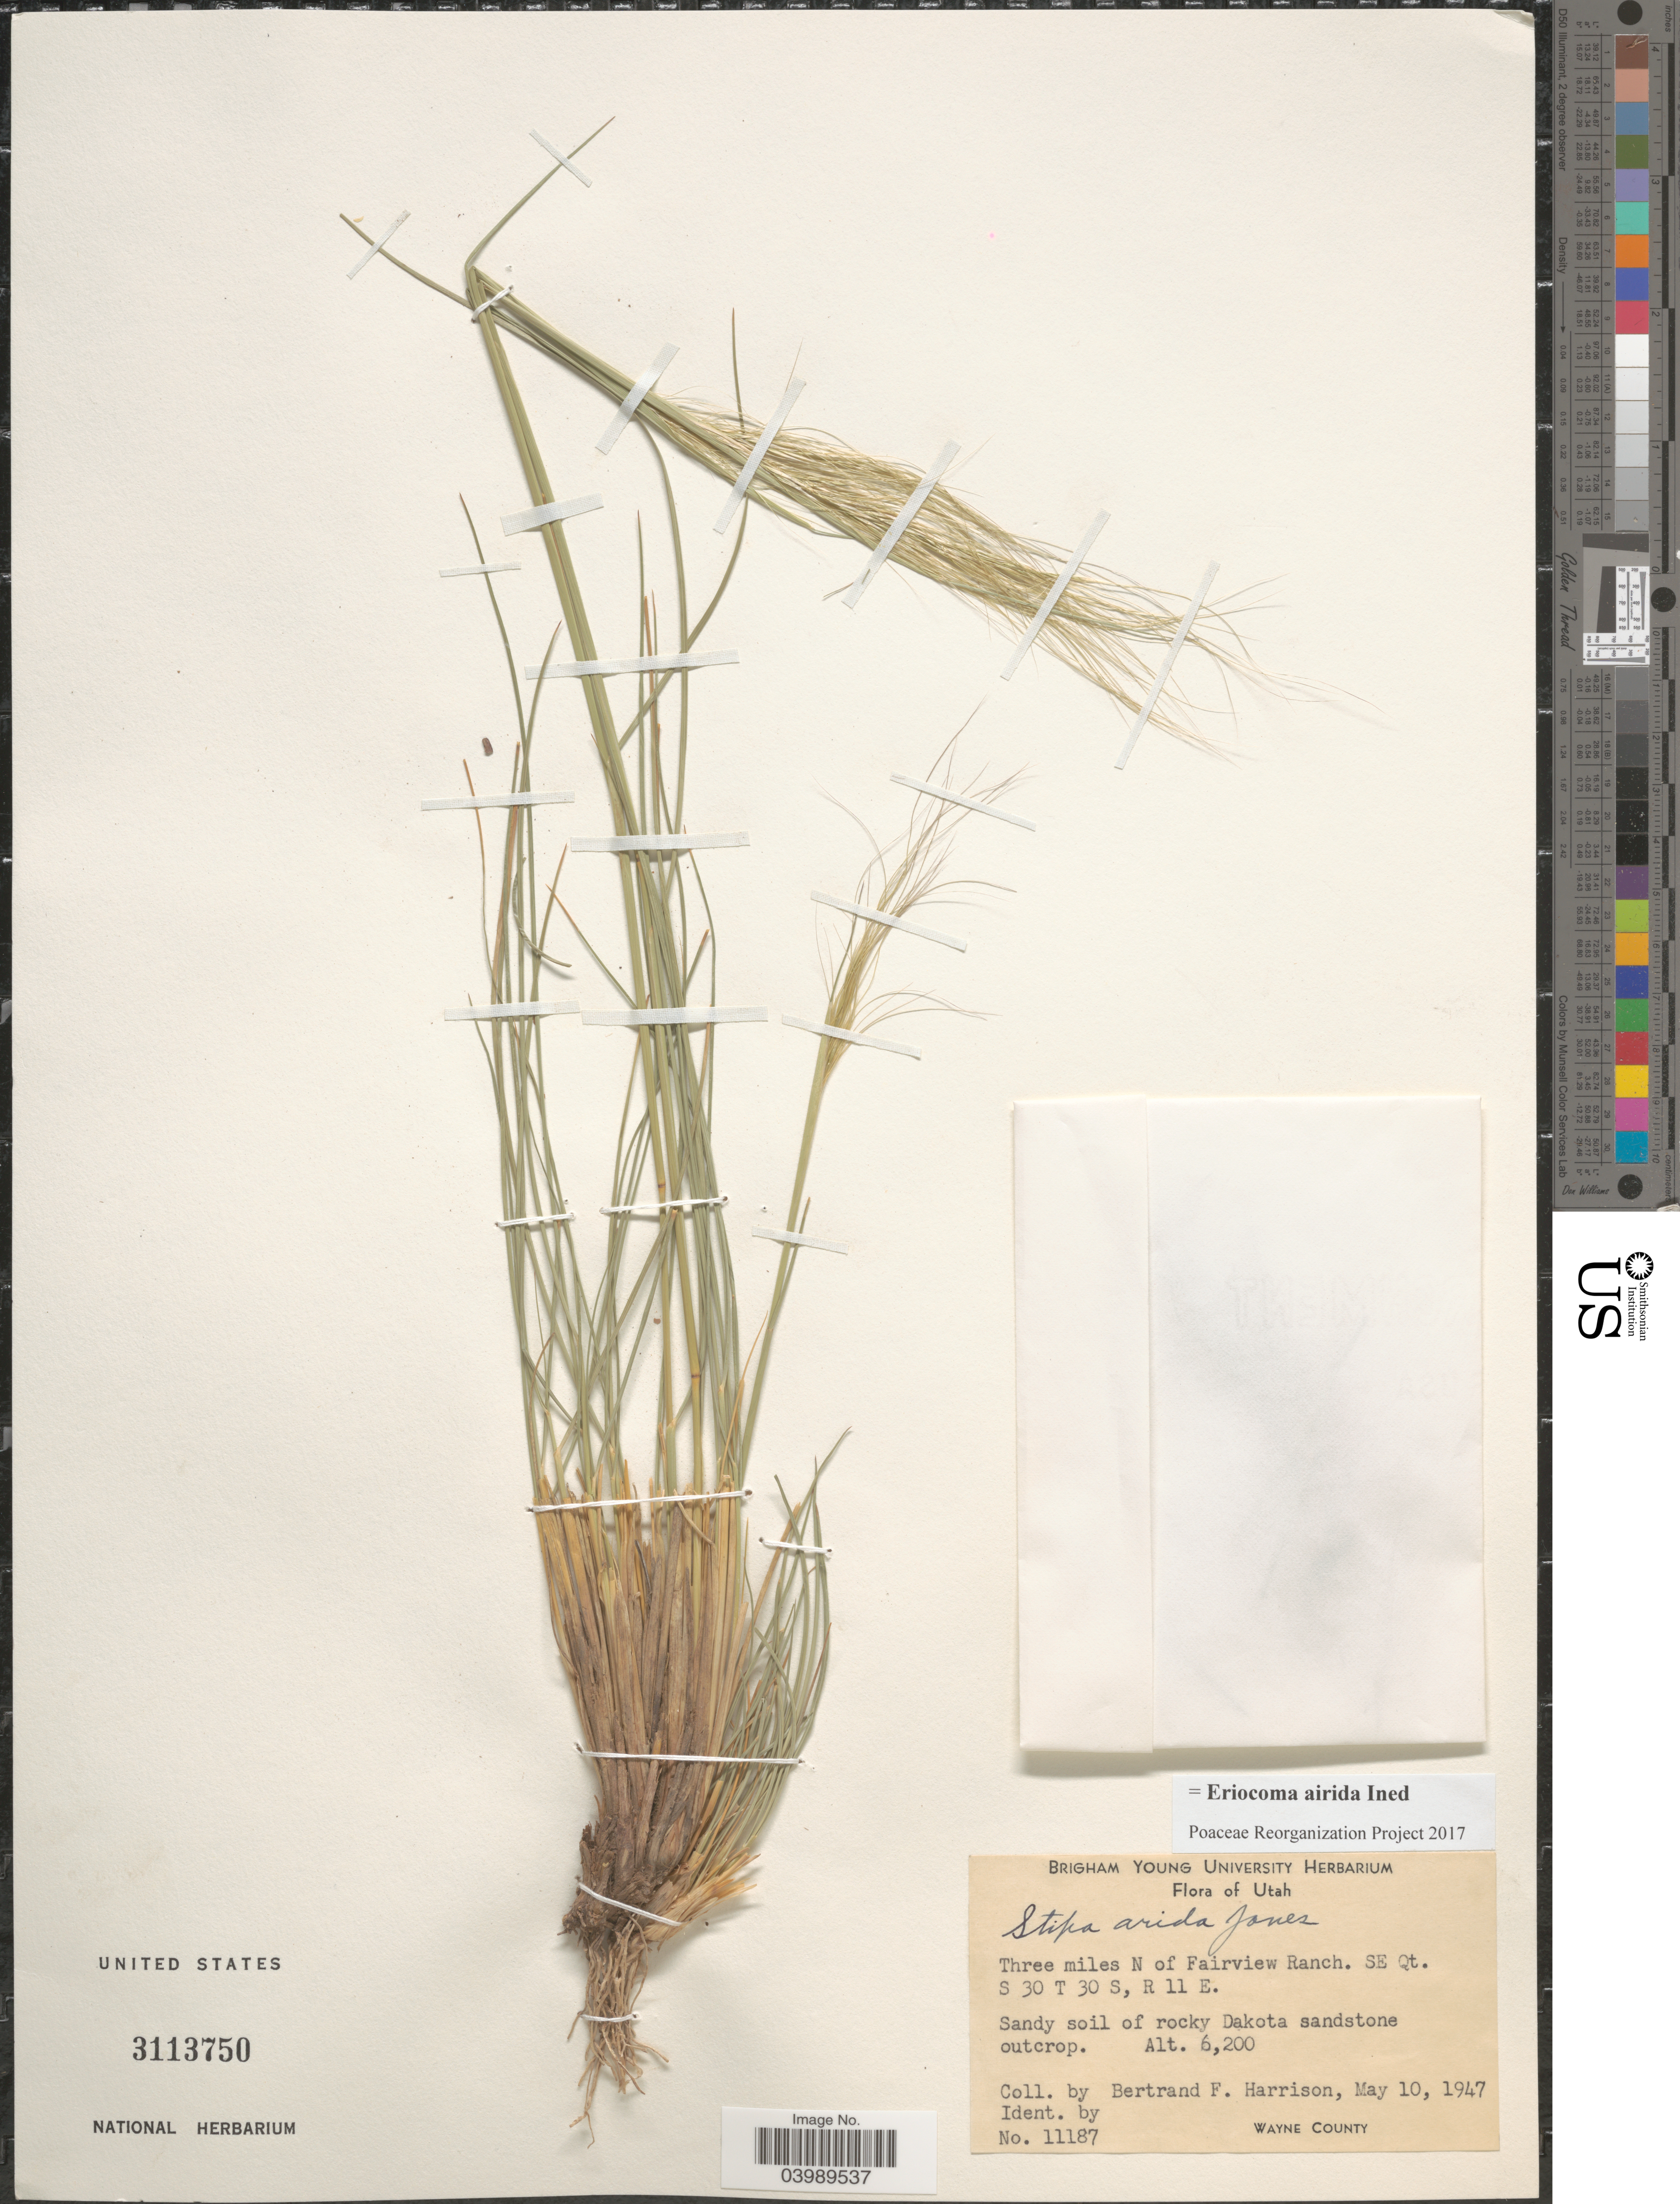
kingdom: Plantae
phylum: Tracheophyta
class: Liliopsida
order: Poales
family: Poaceae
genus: Eriocoma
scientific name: Eriocoma arida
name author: (M.E. Jones) Romasch.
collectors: B. F. Harrison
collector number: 11187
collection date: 1947-05-10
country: United States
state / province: Utah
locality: Three miles N of Fairview Ranch. SE Qt. S 30 T 30 S, R 11 E. Sandy soil of rocky Dakota sandstone outcrop.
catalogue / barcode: US 3113750